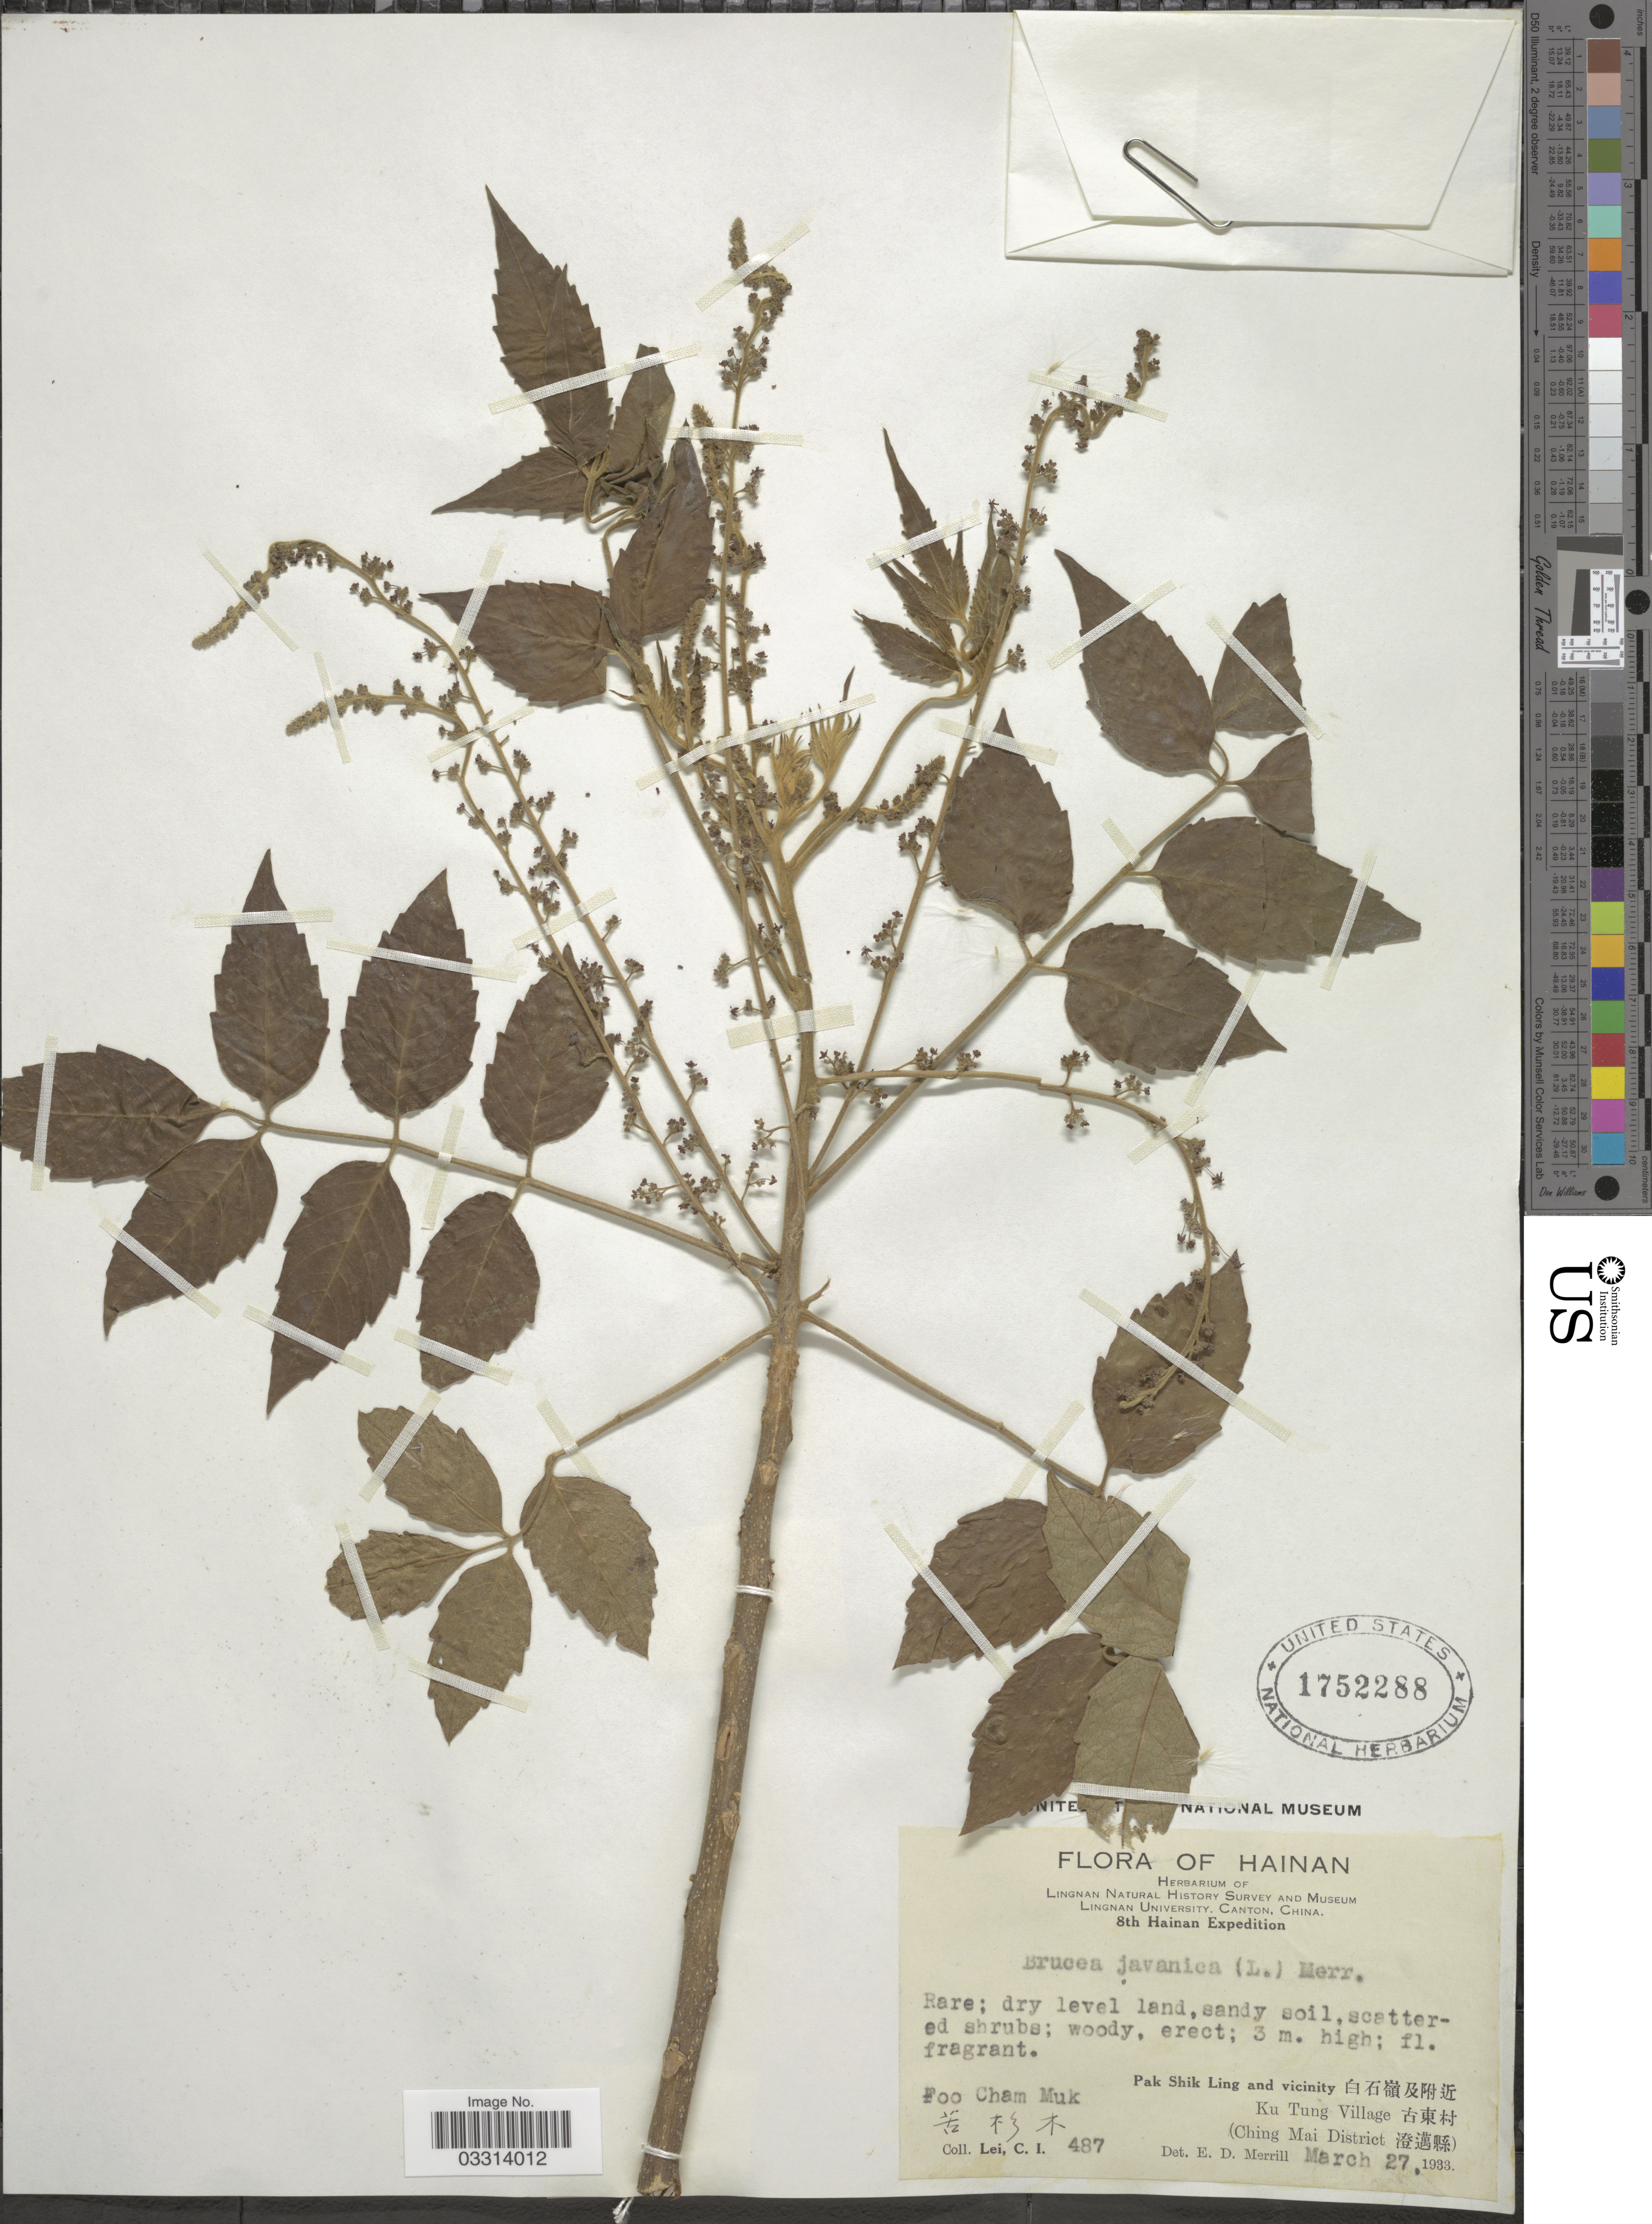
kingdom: Plantae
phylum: Tracheophyta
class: Magnoliopsida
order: Sapindales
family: Simaroubaceae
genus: Brucea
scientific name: Brucea javanica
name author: (L.) Merr.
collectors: C. I. Lei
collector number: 487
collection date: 1933-03-27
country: China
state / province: Hainan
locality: Foo Cham Muk X. Pak Shik Ling and vicinity X. Ku Tung Village X. (Ching Mai District X).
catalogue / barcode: US 1752288